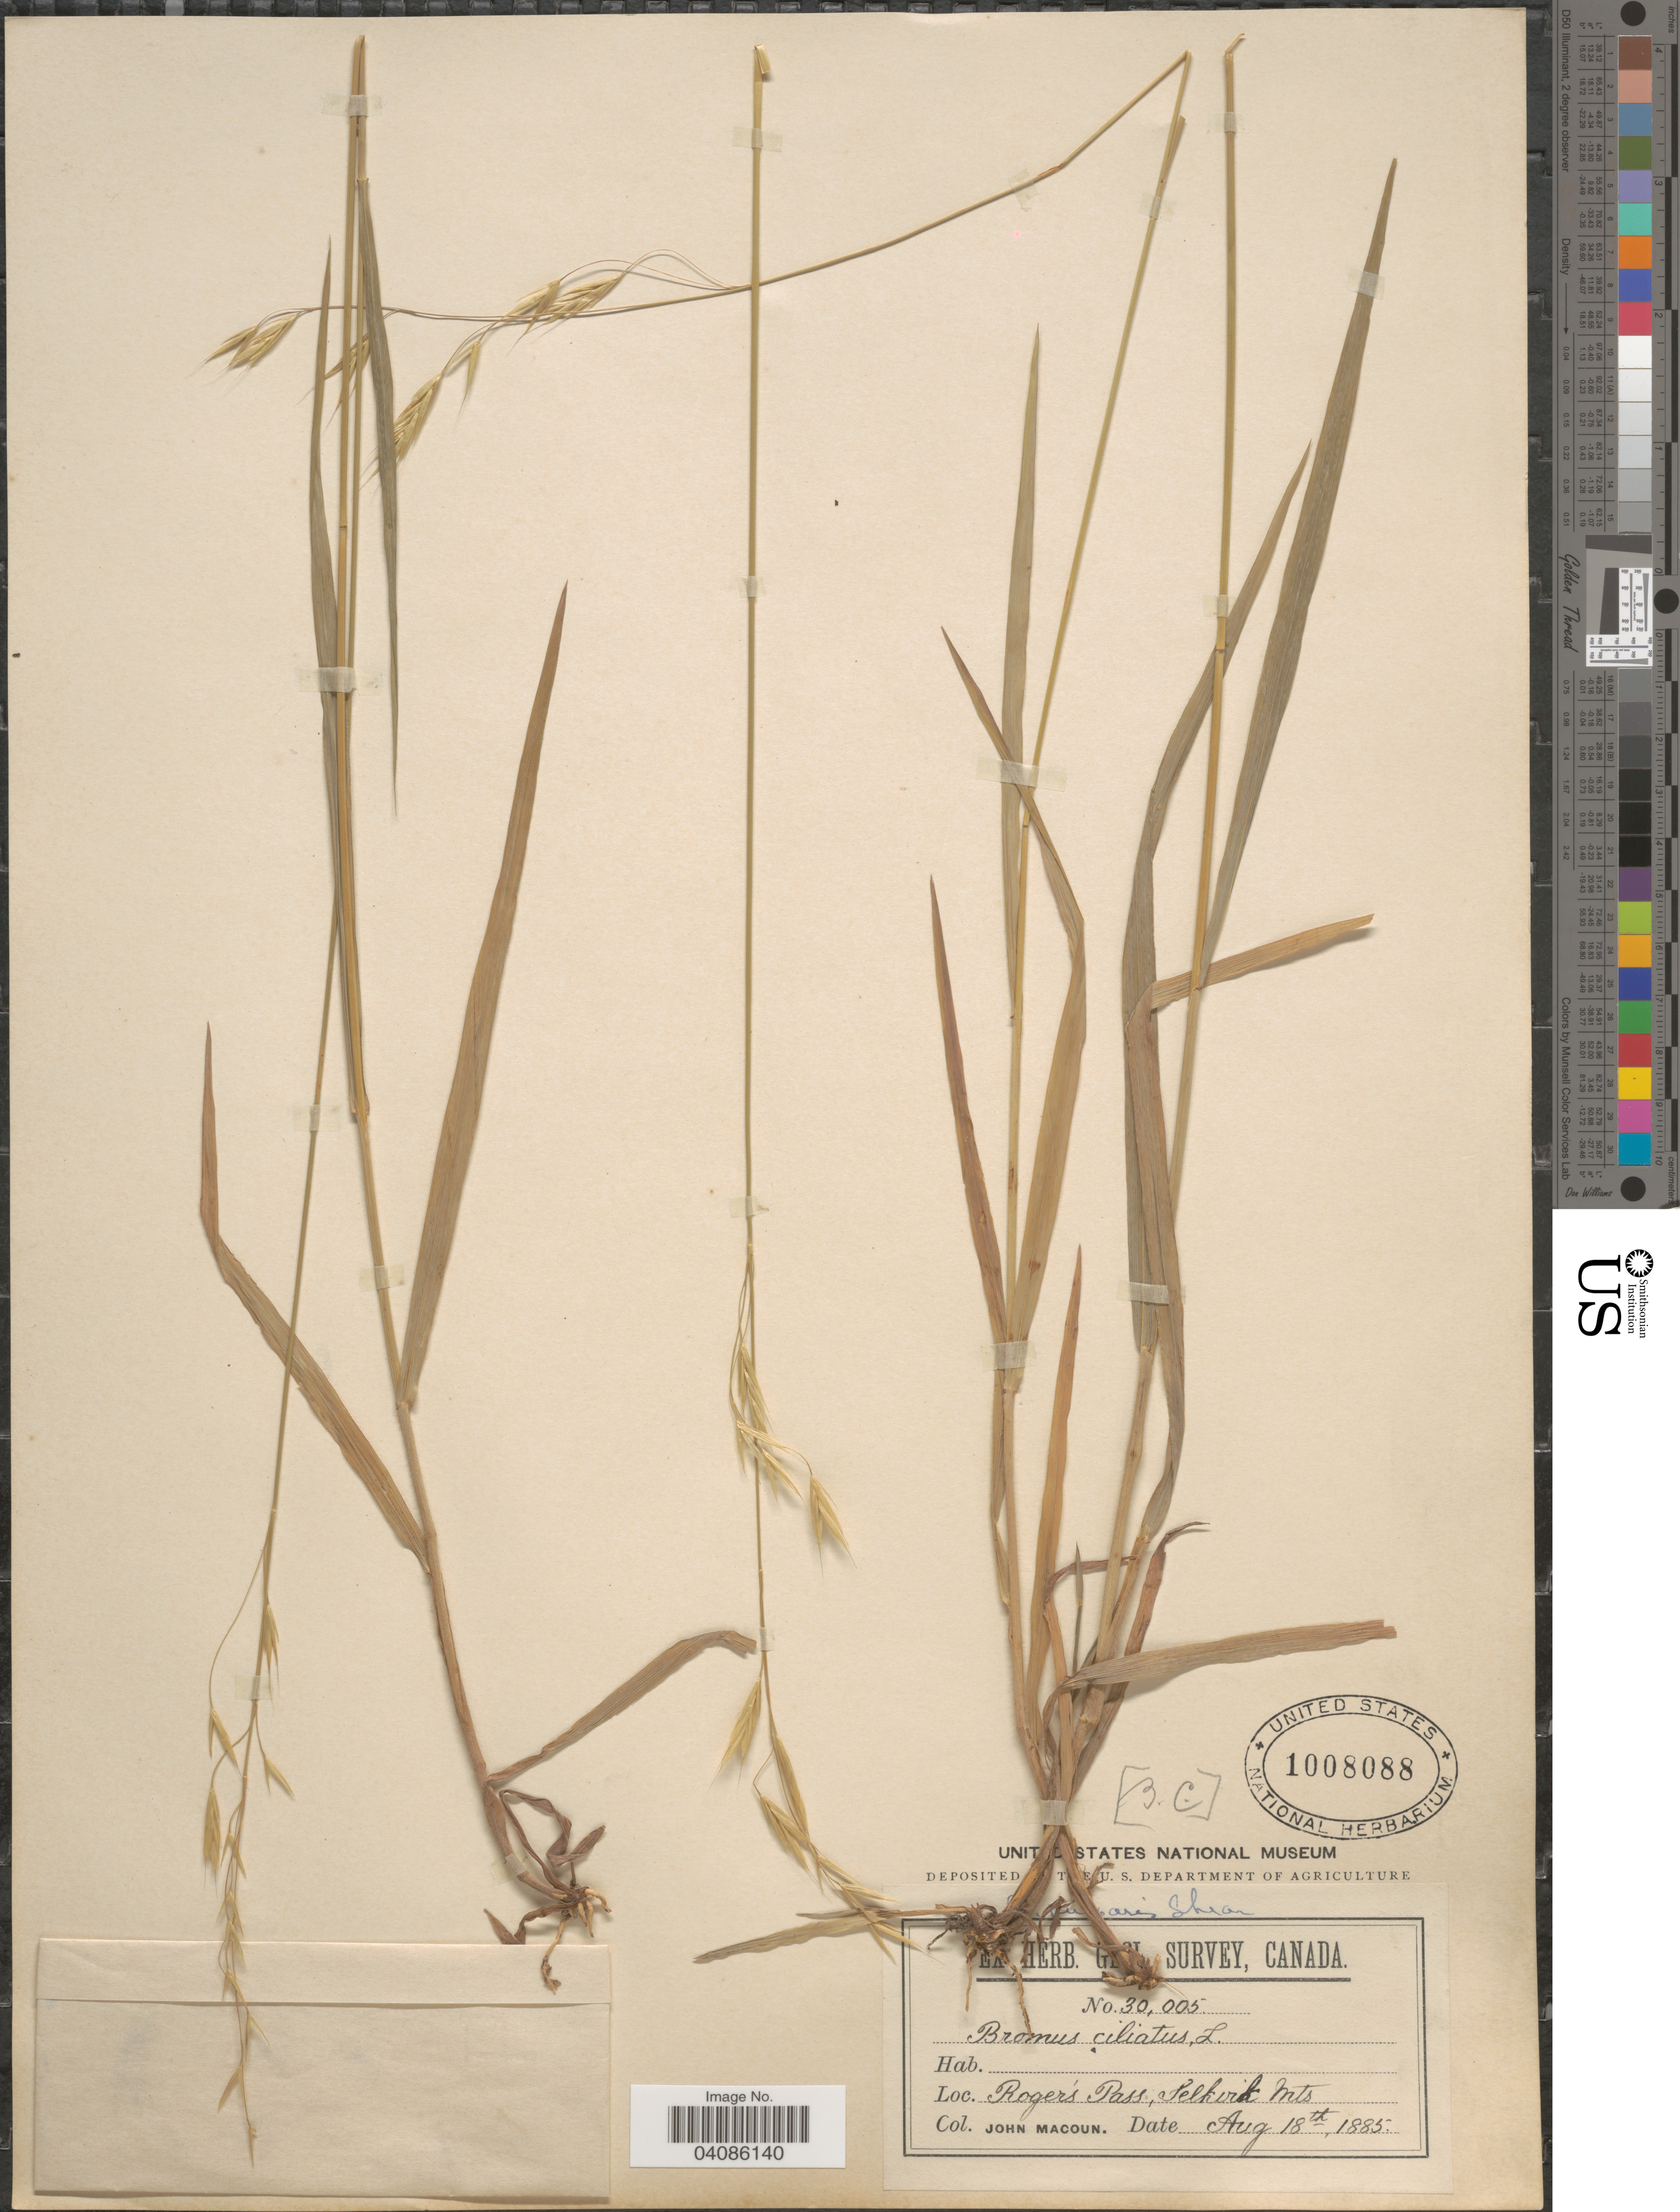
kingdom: Plantae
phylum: Tracheophyta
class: Liliopsida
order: Poales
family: Poaceae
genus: Bromus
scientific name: Bromus vulgaris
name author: (Hook.) Shear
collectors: J. Macoun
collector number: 30005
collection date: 1885-08-18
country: Canada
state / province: British Columbia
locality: Herb. Geo. Survey, Canada. Roger's Pass. Selkirk Mts.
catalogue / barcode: US 1008088